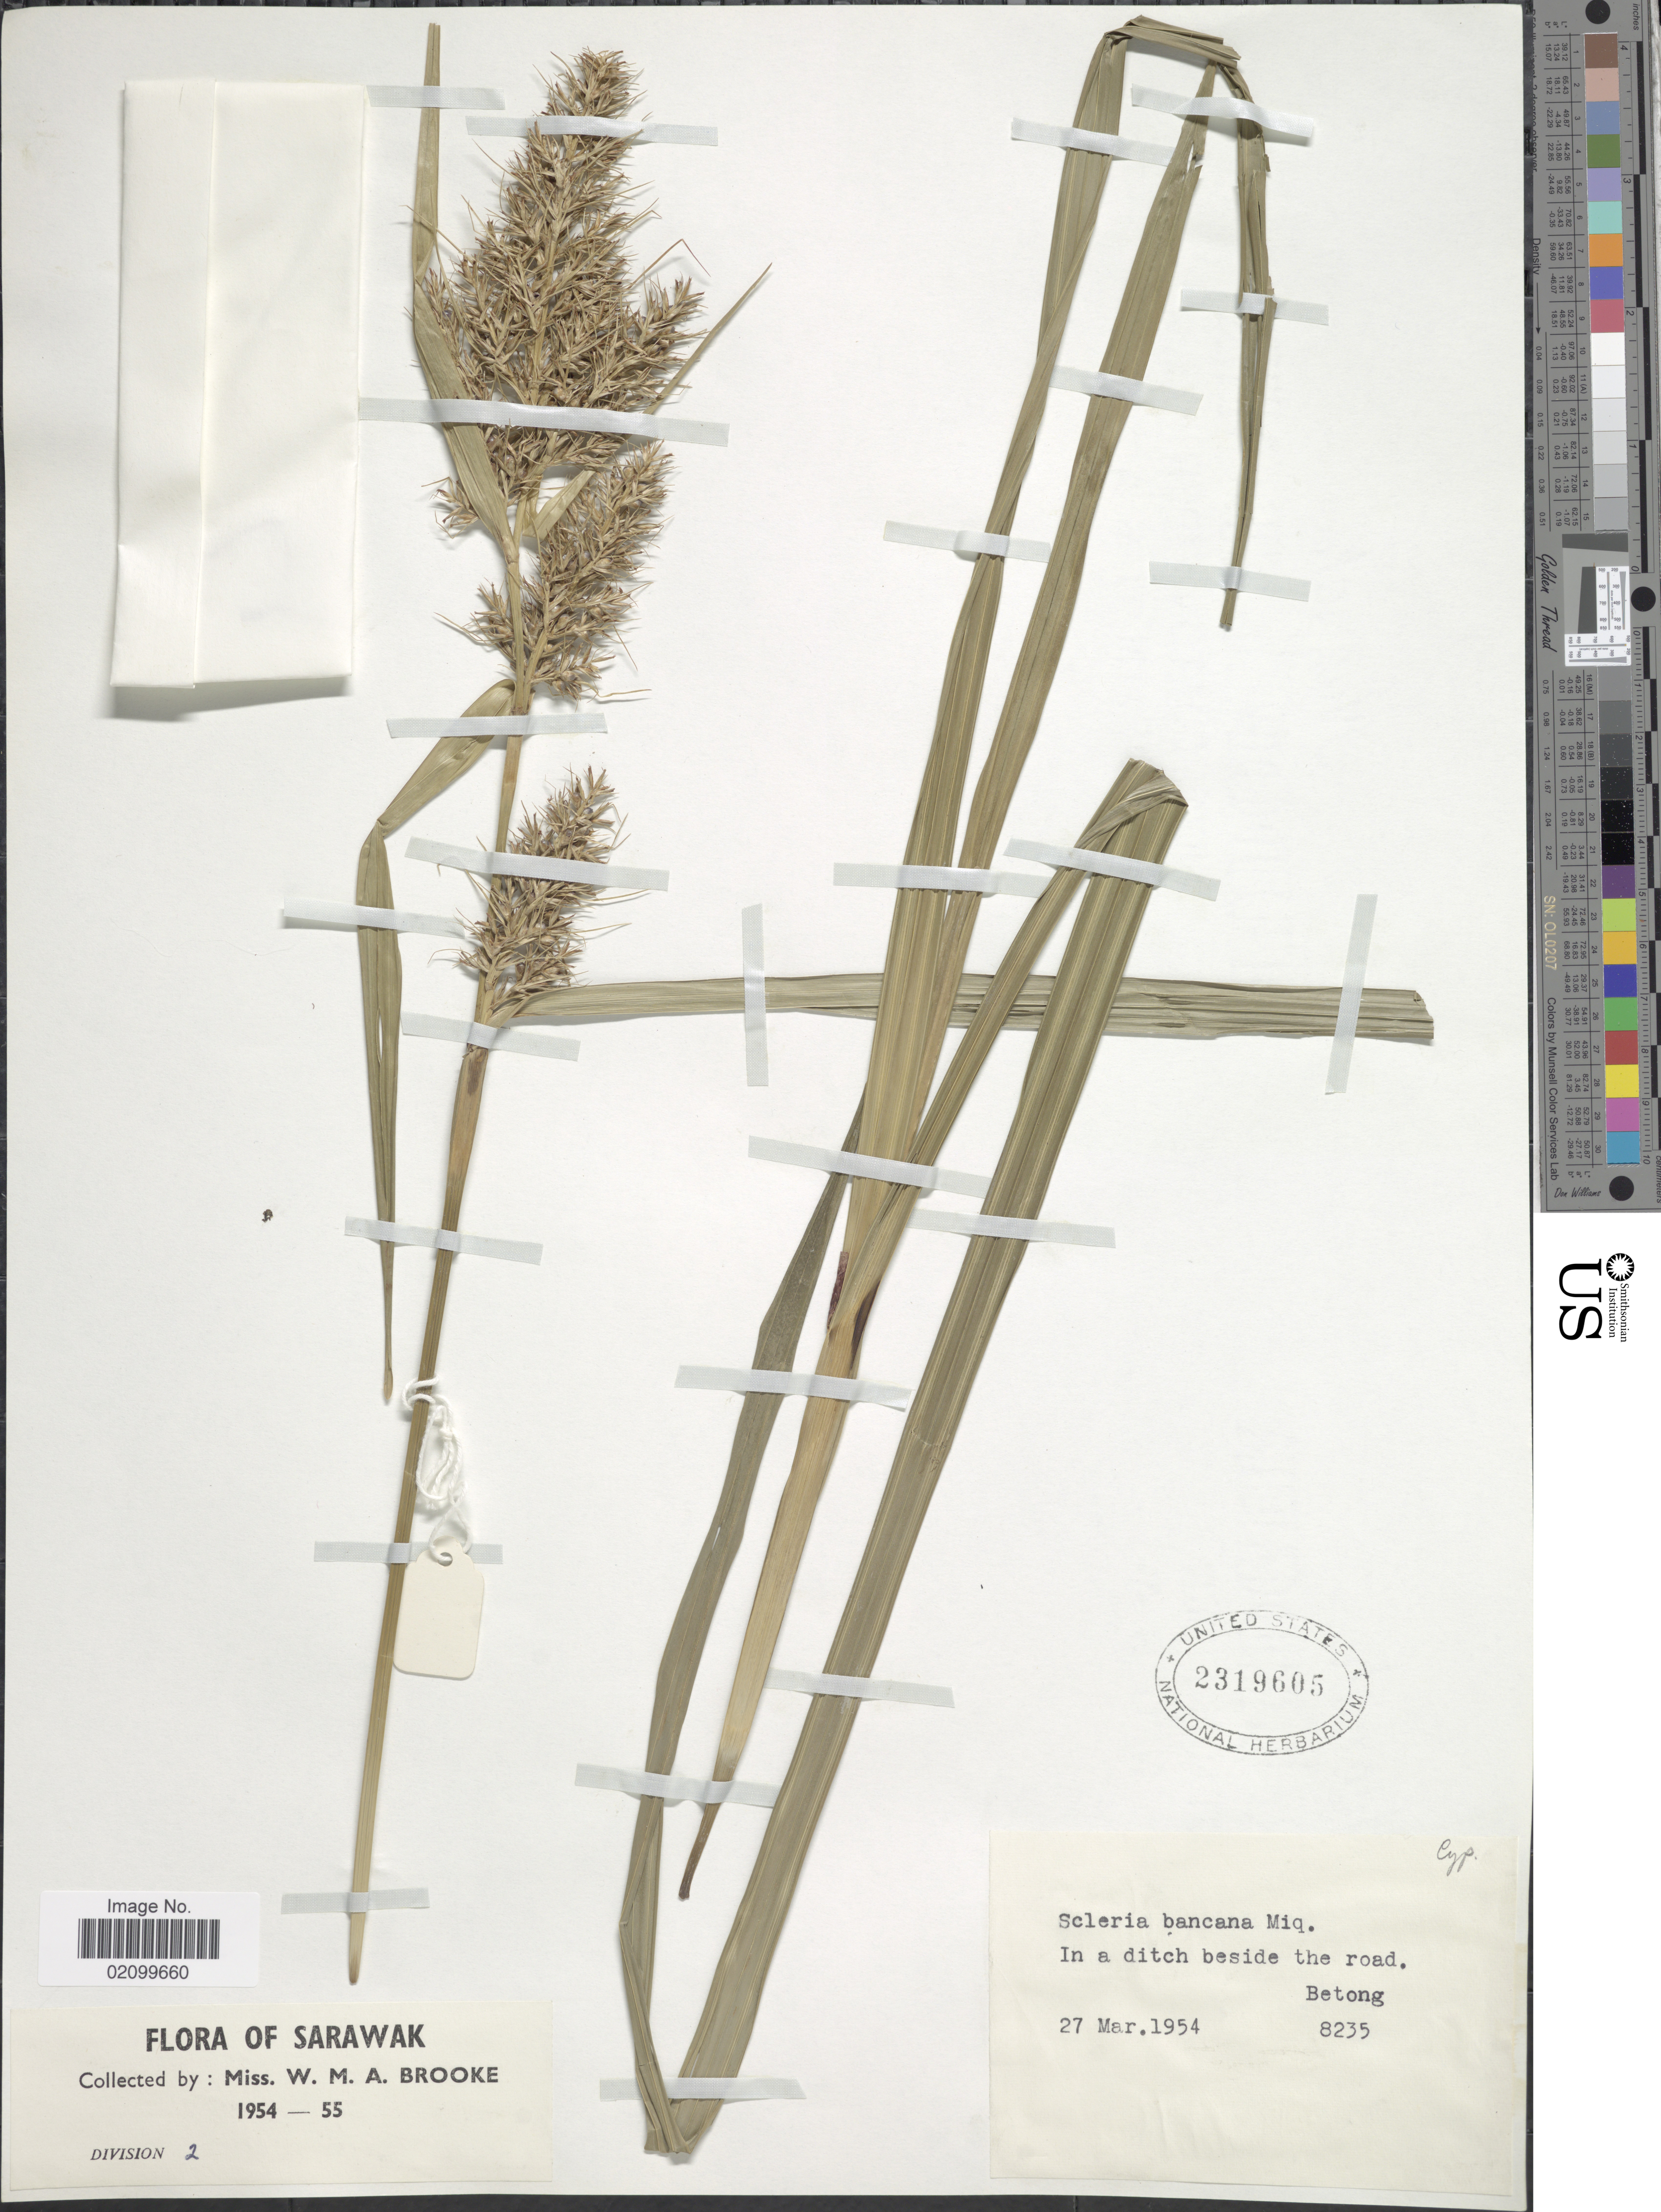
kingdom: Plantae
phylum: Tracheophyta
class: Liliopsida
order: Poales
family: Cyperaceae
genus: Scleria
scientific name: Scleria bancana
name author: Miq.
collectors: W. Brooke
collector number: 8235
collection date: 1954-03-27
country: Malaysia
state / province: Sarawak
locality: In ditch beside the road, Betong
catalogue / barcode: US 2319605